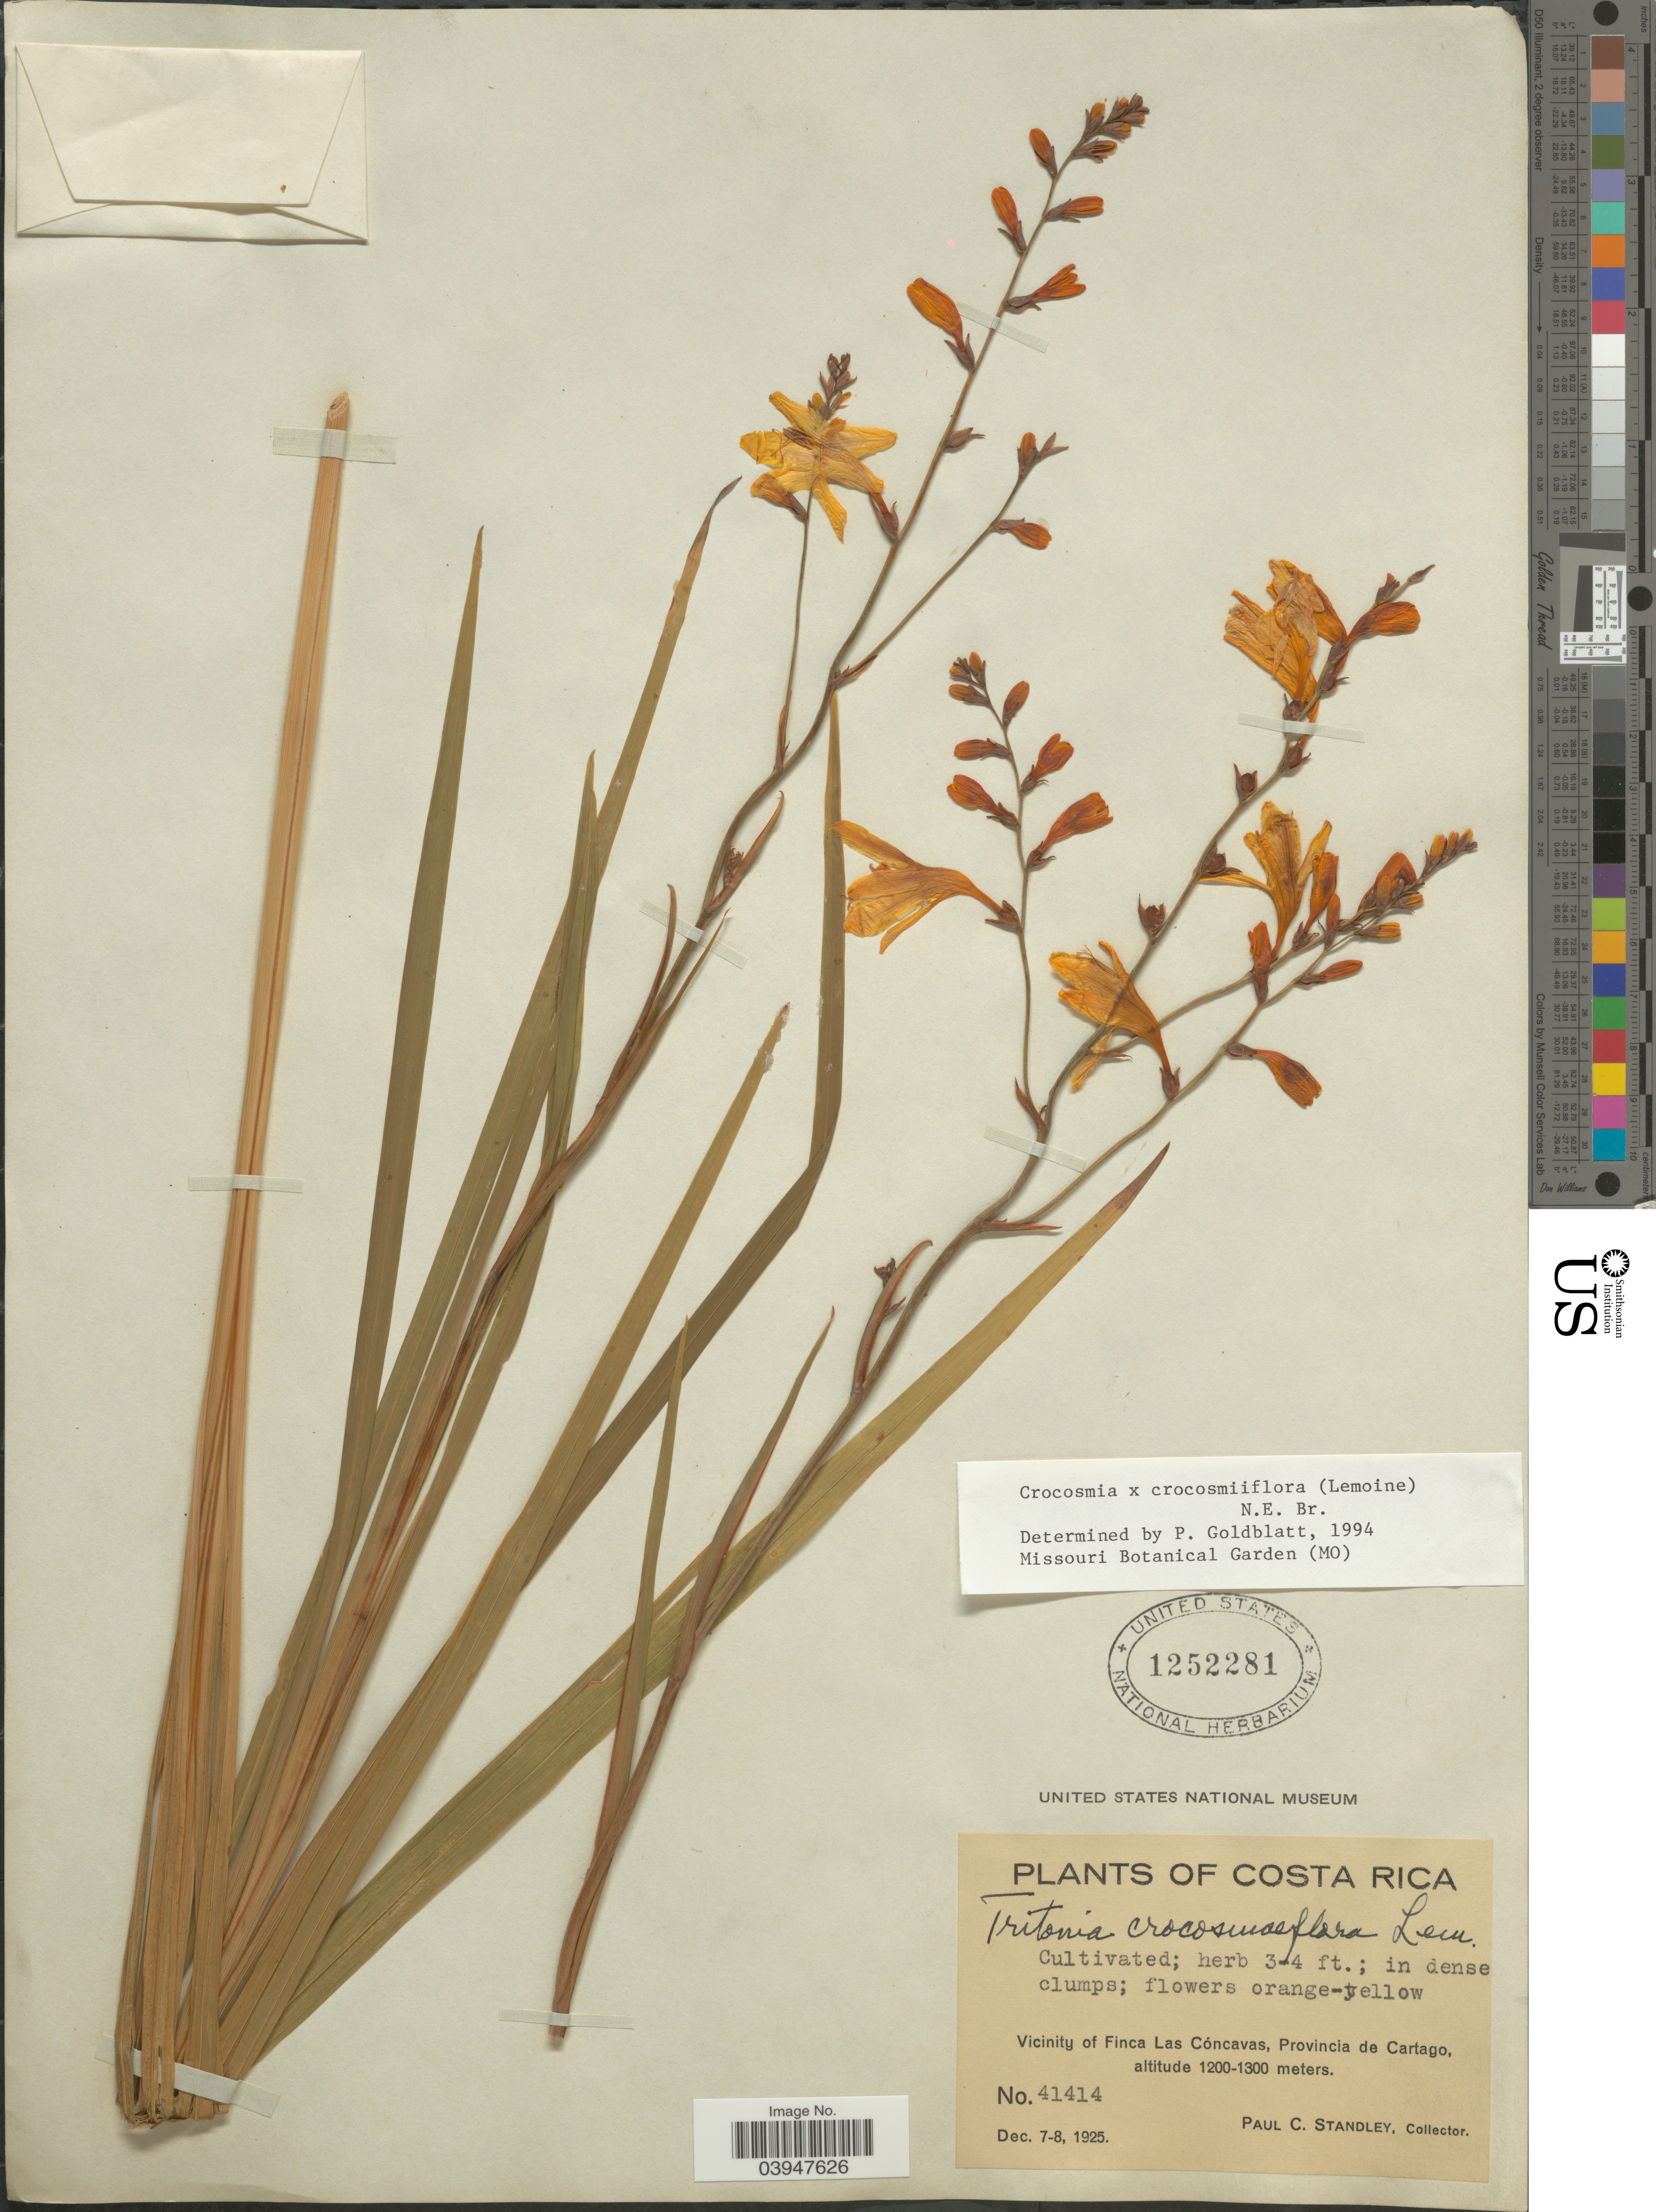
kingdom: Plantae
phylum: Tracheophyta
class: Liliopsida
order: Asparagales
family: Iridaceae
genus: Crocosmia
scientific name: Crocosmia x crocosmiiflora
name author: (Lemoine) N.E. Br.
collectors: P. C. Standley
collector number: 41414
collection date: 1925-12-07/1925-12-08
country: Costa Rica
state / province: Cartago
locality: Vicinity of Finca Las Cóncavas.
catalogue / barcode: US 1252281